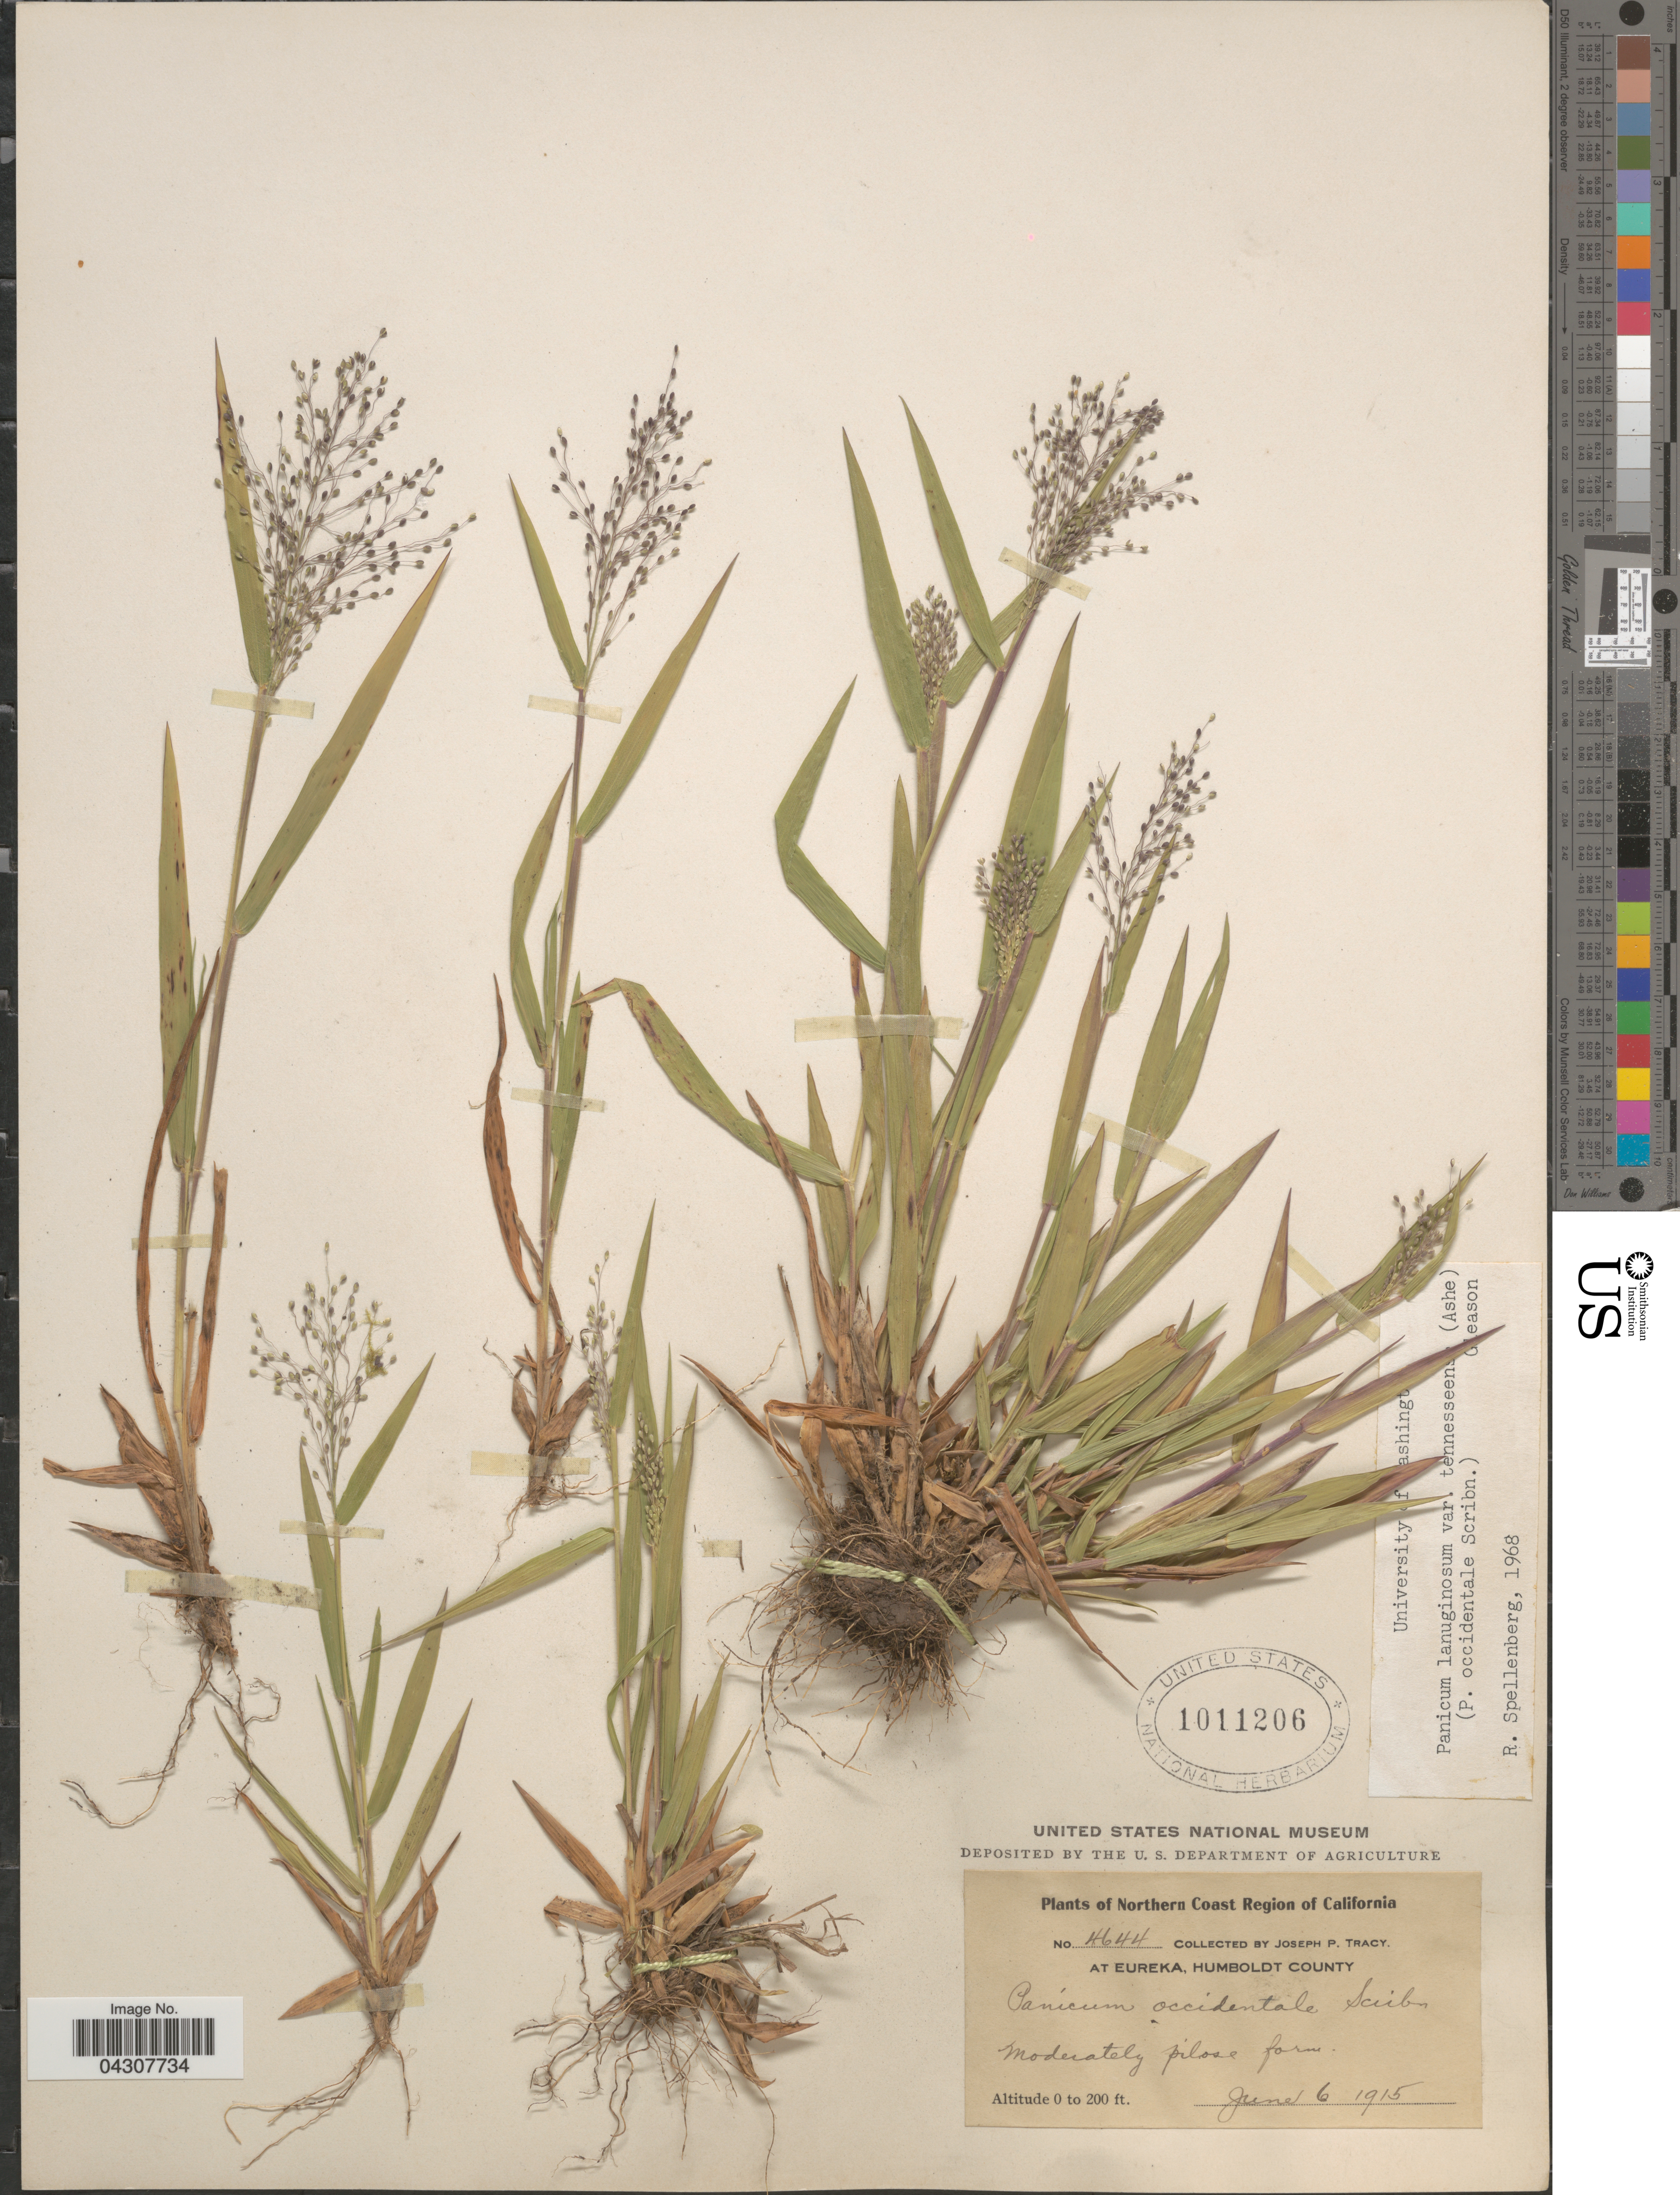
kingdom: Plantae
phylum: Tracheophyta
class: Liliopsida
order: Poales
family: Poaceae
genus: Dichanthelium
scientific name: Dichanthelium acuminatum var. acuminatum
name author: (Sw.) Gould & C.A. Clark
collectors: J. Tracy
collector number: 4644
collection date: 1915-06-06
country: United States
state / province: California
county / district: Humboldt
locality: Northern Coast Region of California. At Eureka, Humboldt County.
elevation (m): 0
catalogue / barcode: US 1011206